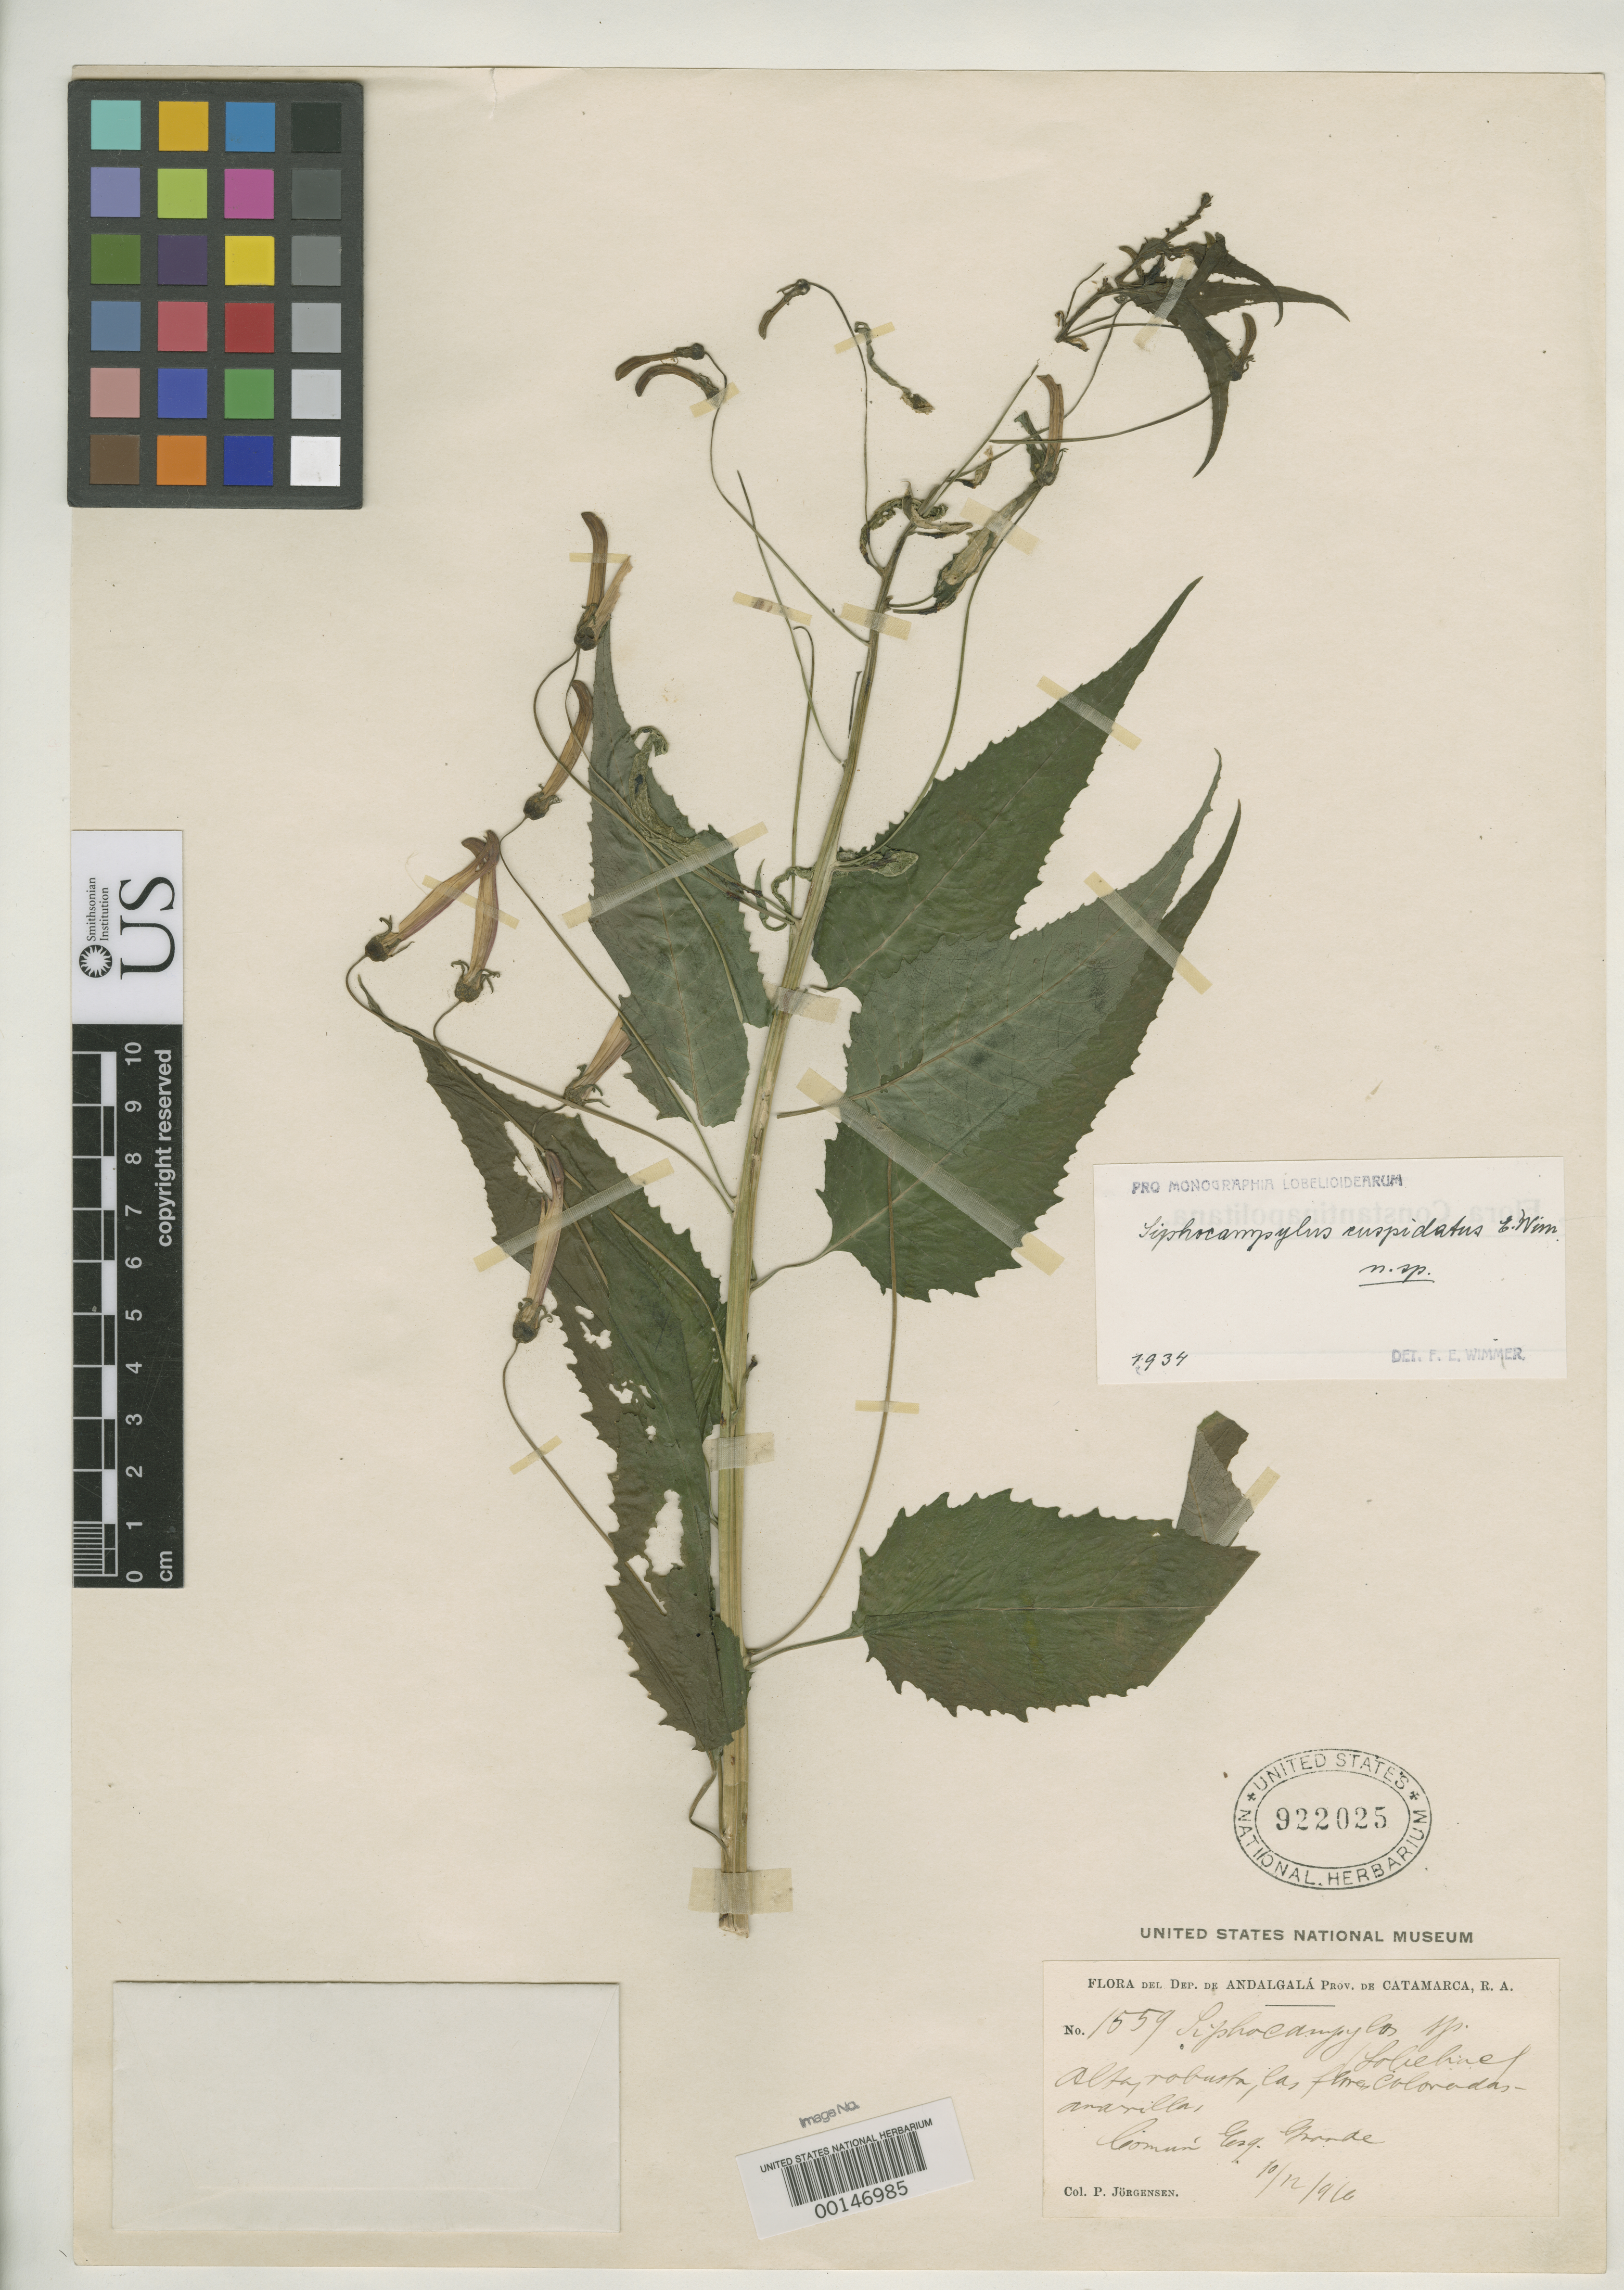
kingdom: Plantae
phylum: Tracheophyta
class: Magnoliopsida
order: Asterales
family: Campanulaceae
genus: Siphocampylus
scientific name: Siphocampylus cuspidatus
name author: E. Wimm.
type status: Holotype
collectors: P. Jorgensen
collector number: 1559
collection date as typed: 1896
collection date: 1896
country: Argentina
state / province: Catamarca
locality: Andalgala.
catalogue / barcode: US 922025